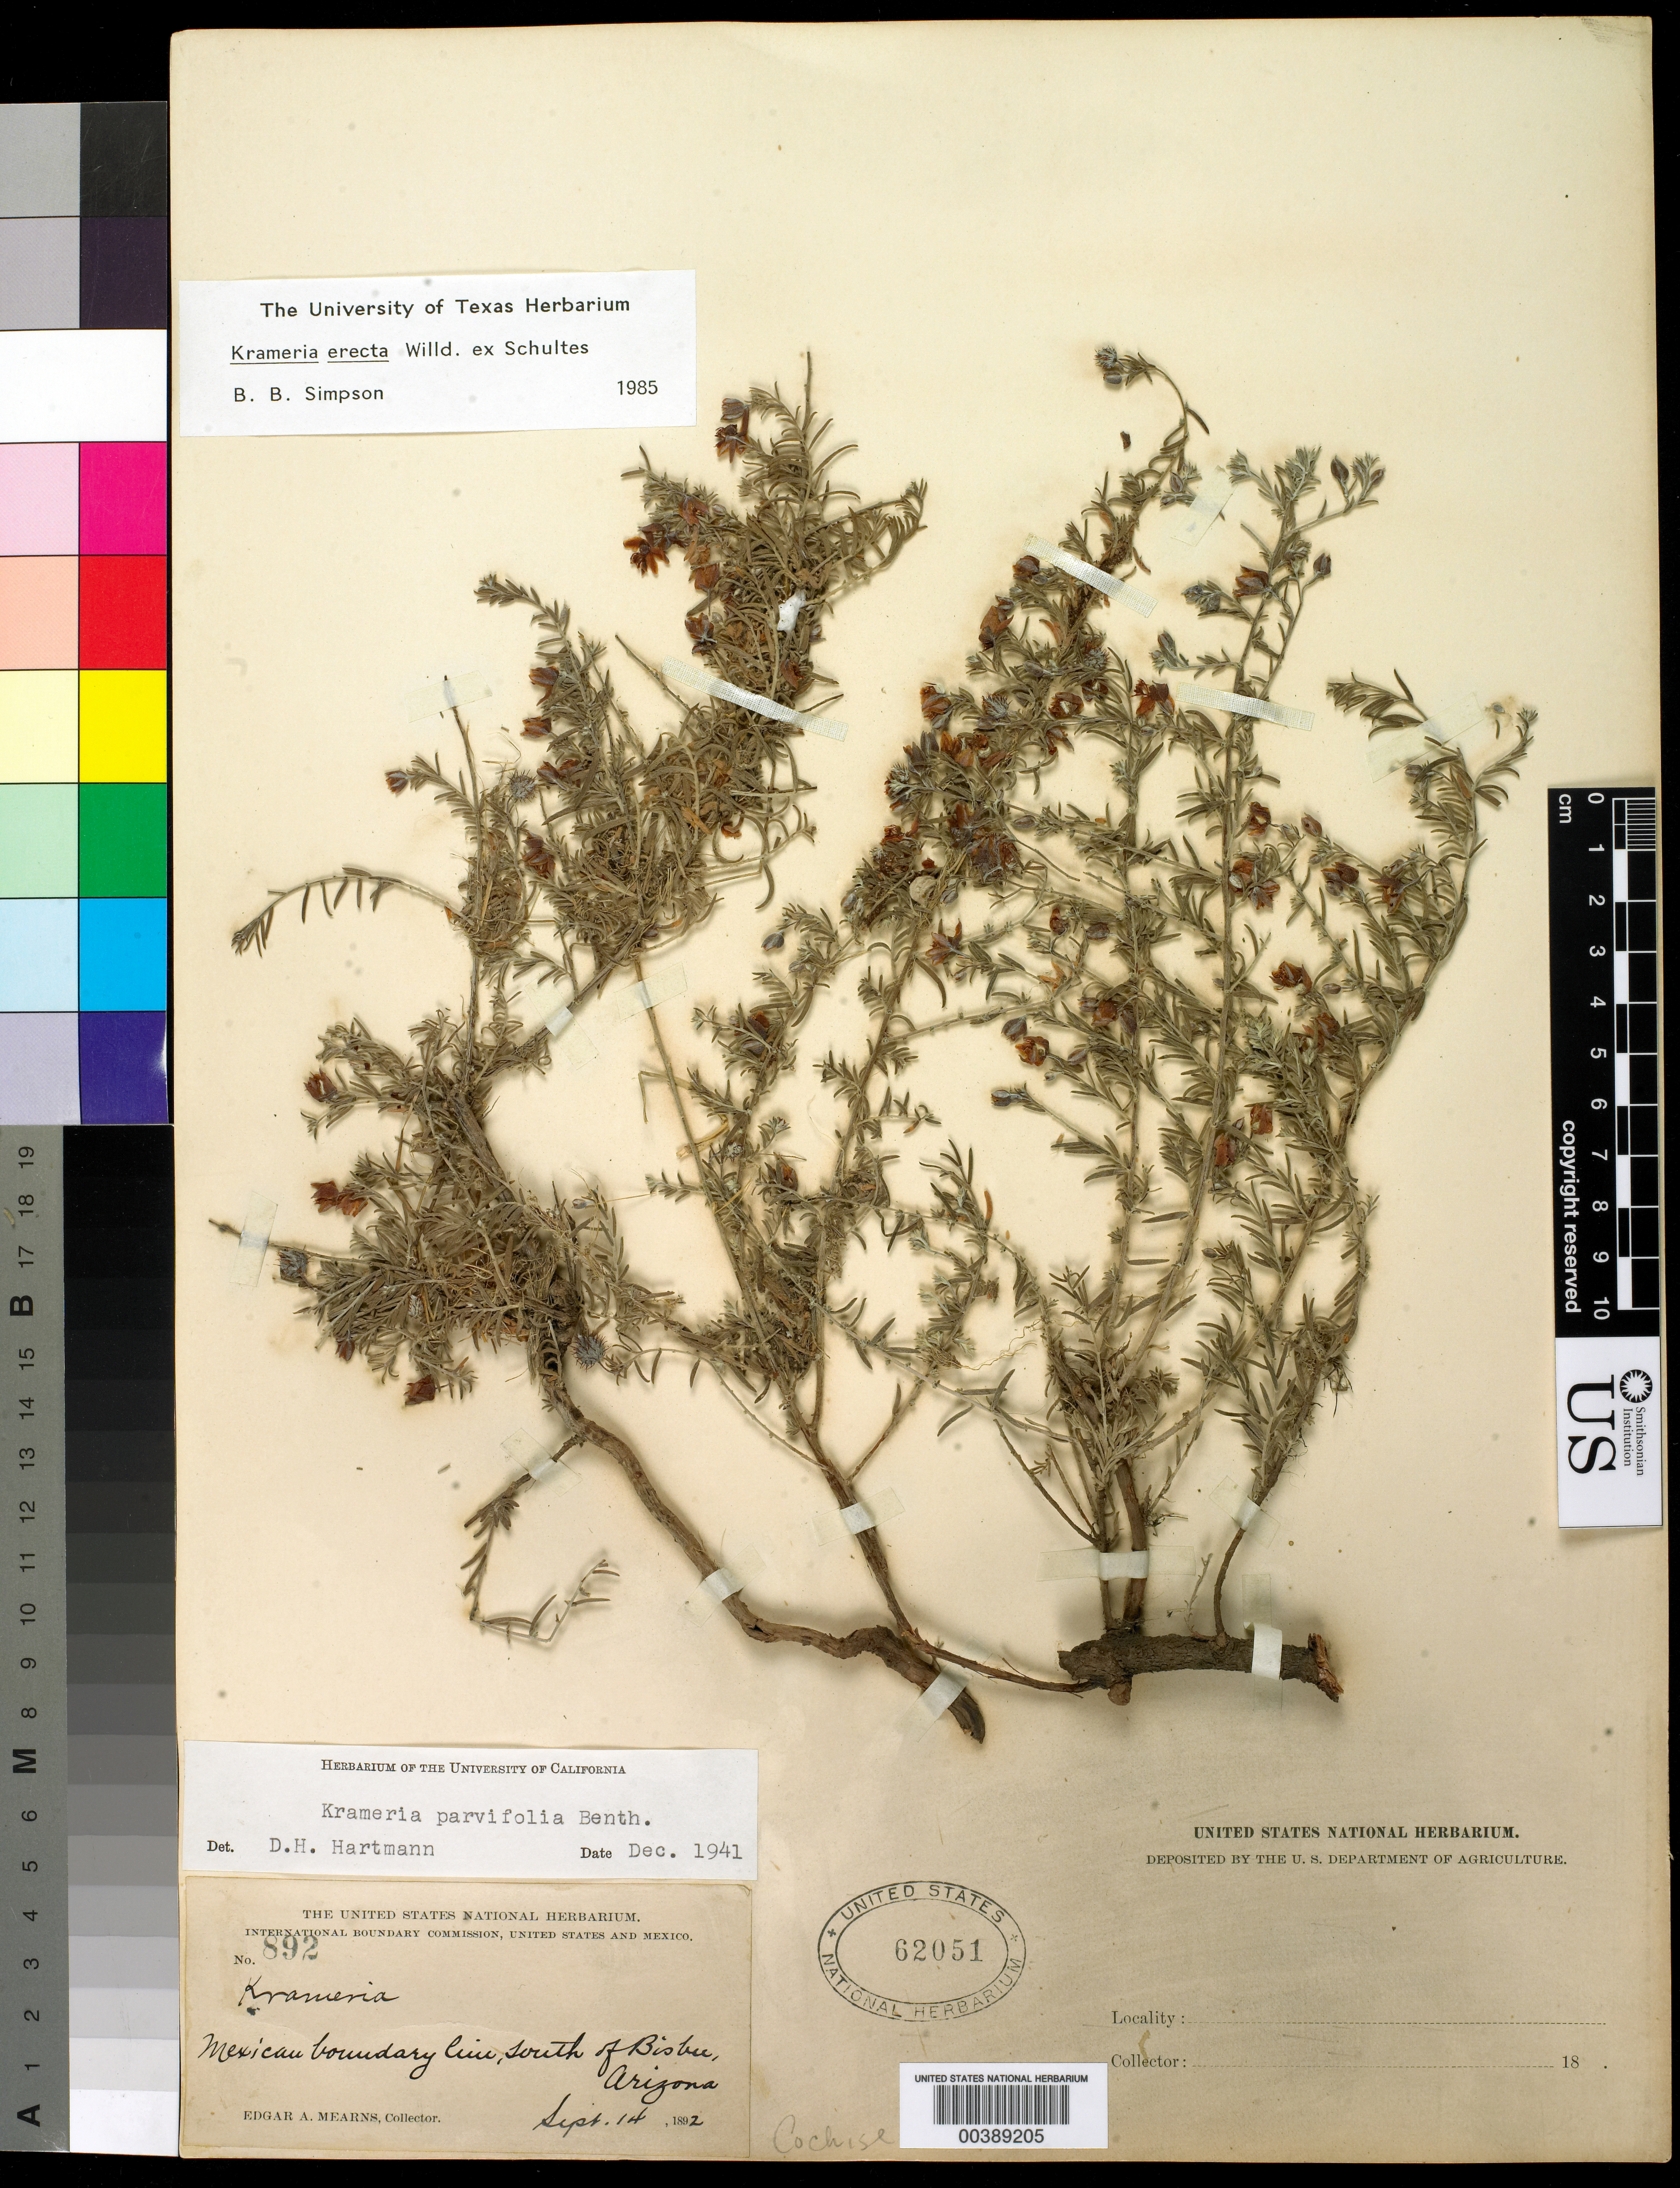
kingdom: Plantae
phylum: Tracheophyta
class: Magnoliopsida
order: Zygophyllales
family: Krameriaceae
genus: Krameria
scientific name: Krameria erecta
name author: Willd. ex Schult.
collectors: E. A. Mearns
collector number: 892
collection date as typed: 14 Sep 1892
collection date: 1892-09-14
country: United States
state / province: Arizona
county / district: Cochise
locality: Mexican boundary line, s of bisbee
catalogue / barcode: US 62051